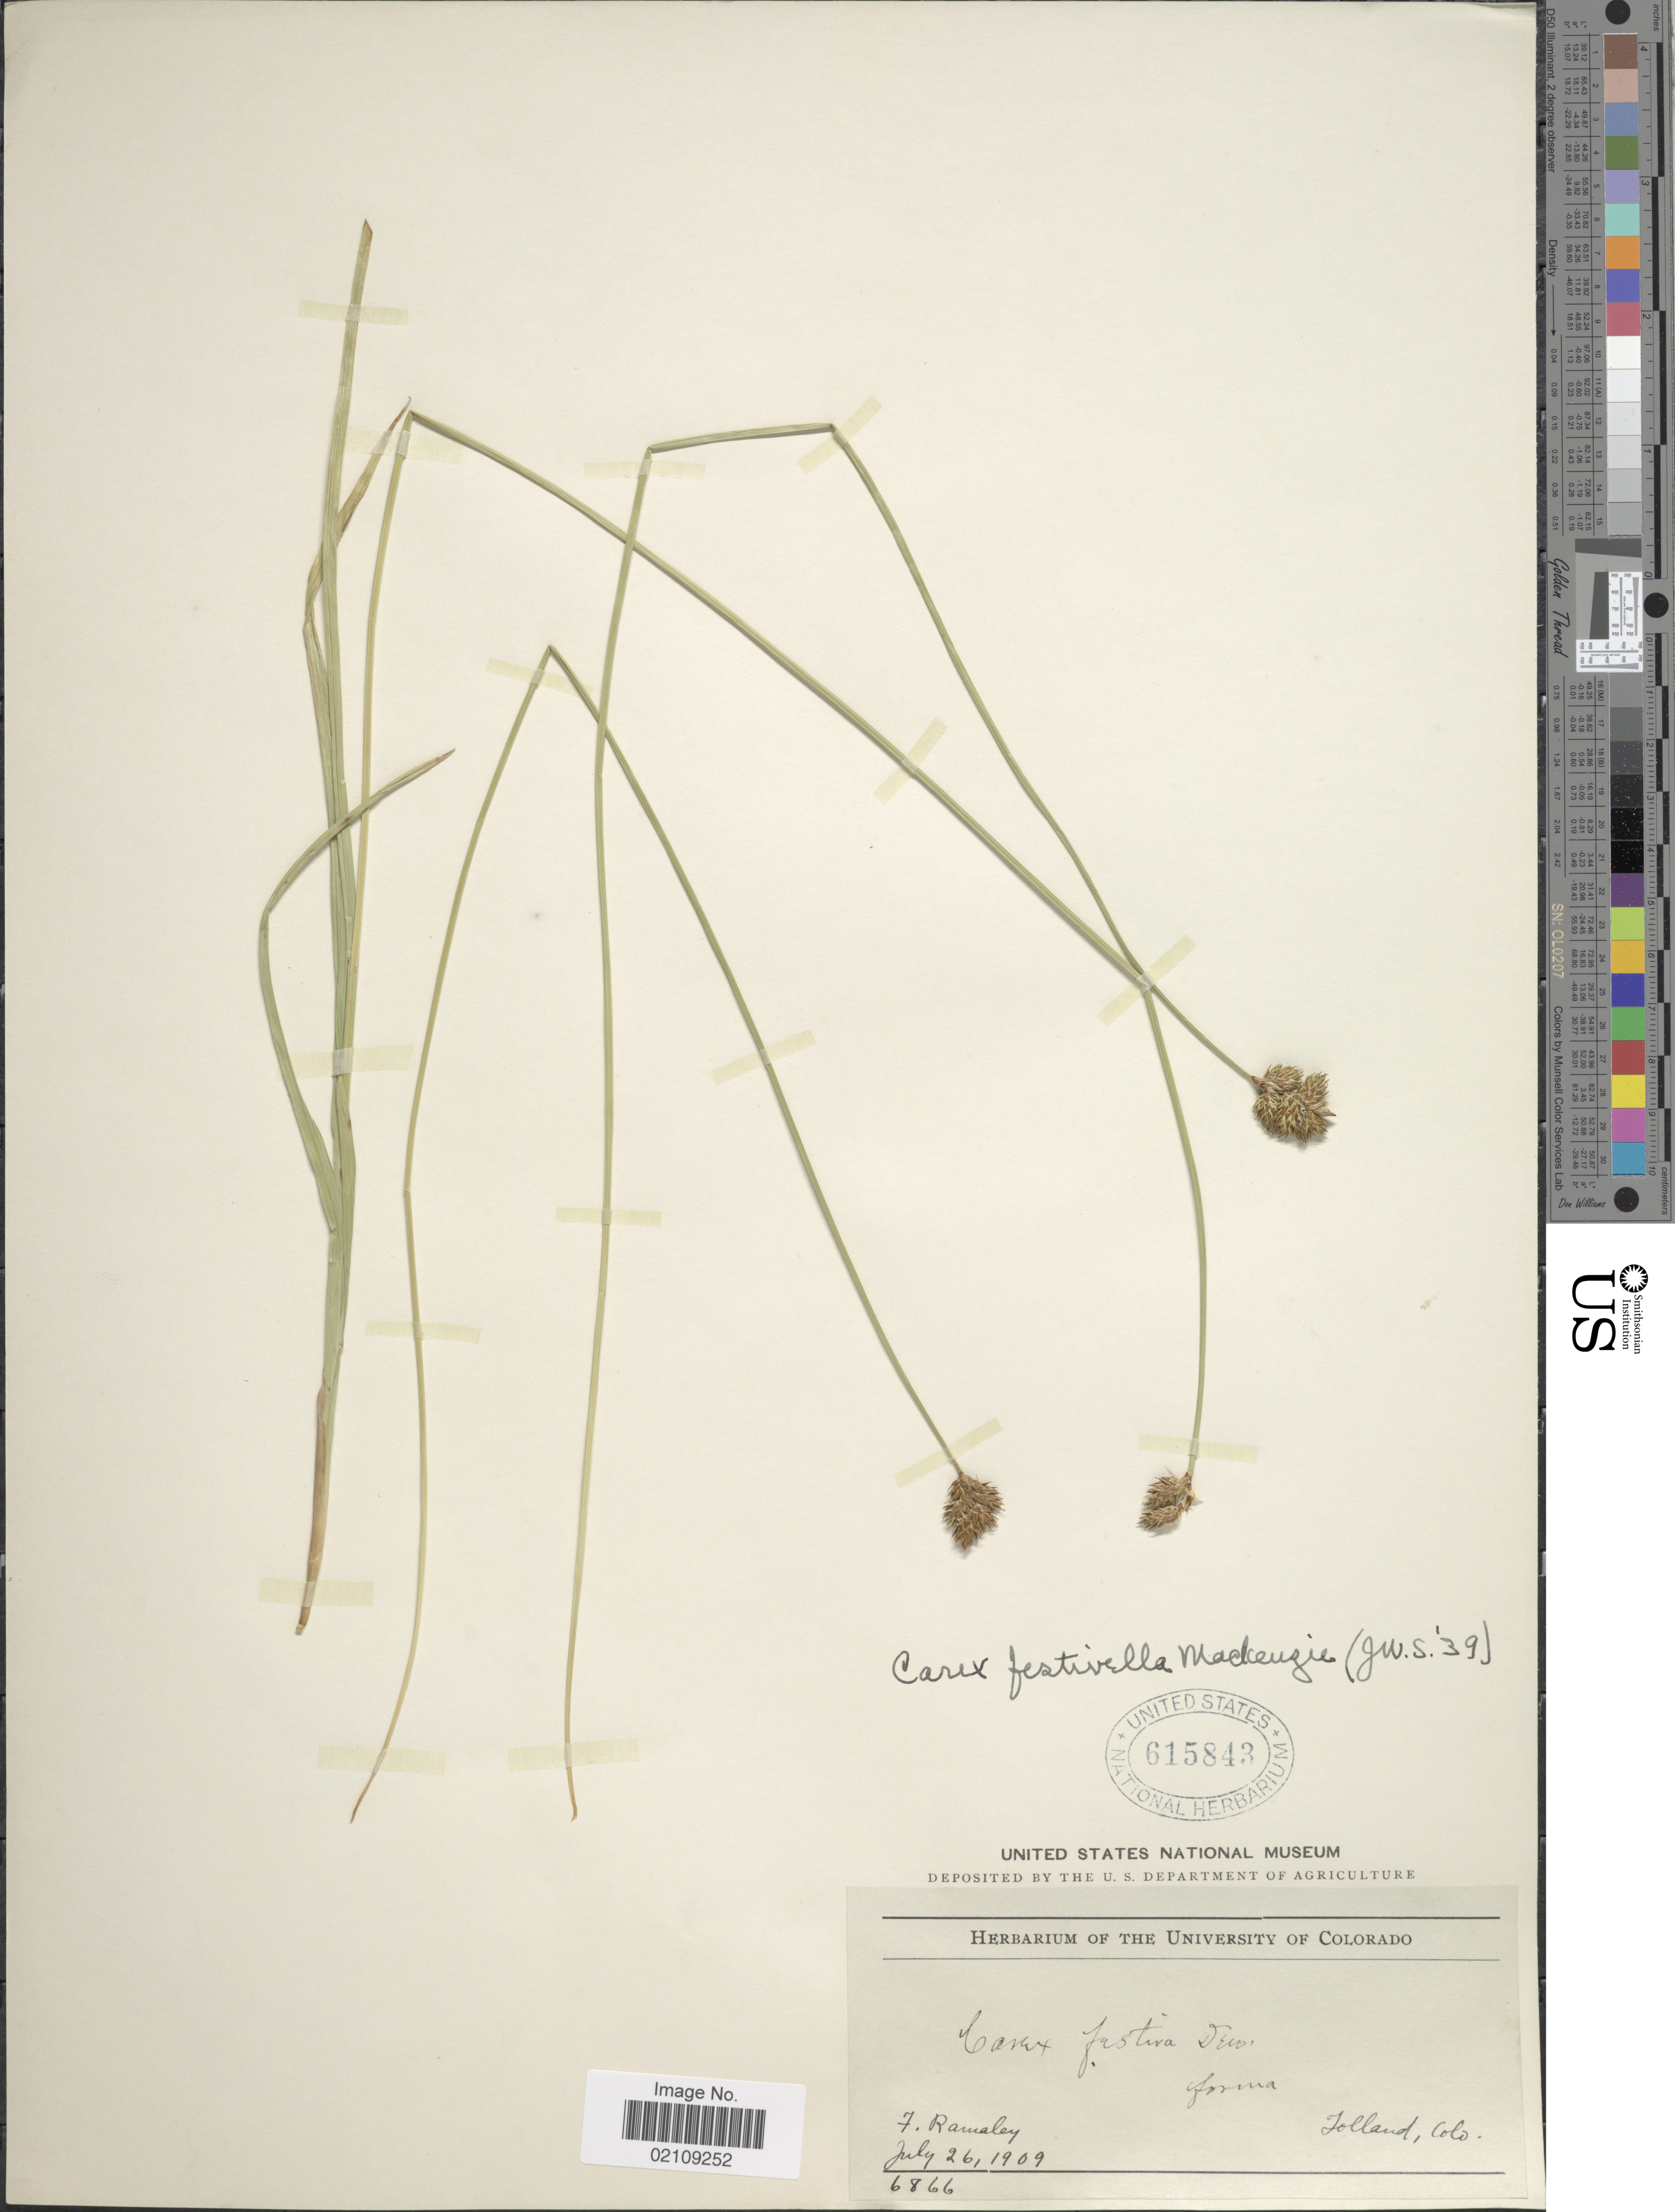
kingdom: Plantae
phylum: Tracheophyta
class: Liliopsida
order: Poales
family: Cyperaceae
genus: Carex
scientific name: Carex microptera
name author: Mack.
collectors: F. Ramaley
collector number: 6866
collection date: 1909-07-26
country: United States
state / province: Colorado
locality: Forma, Tolland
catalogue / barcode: US 615843